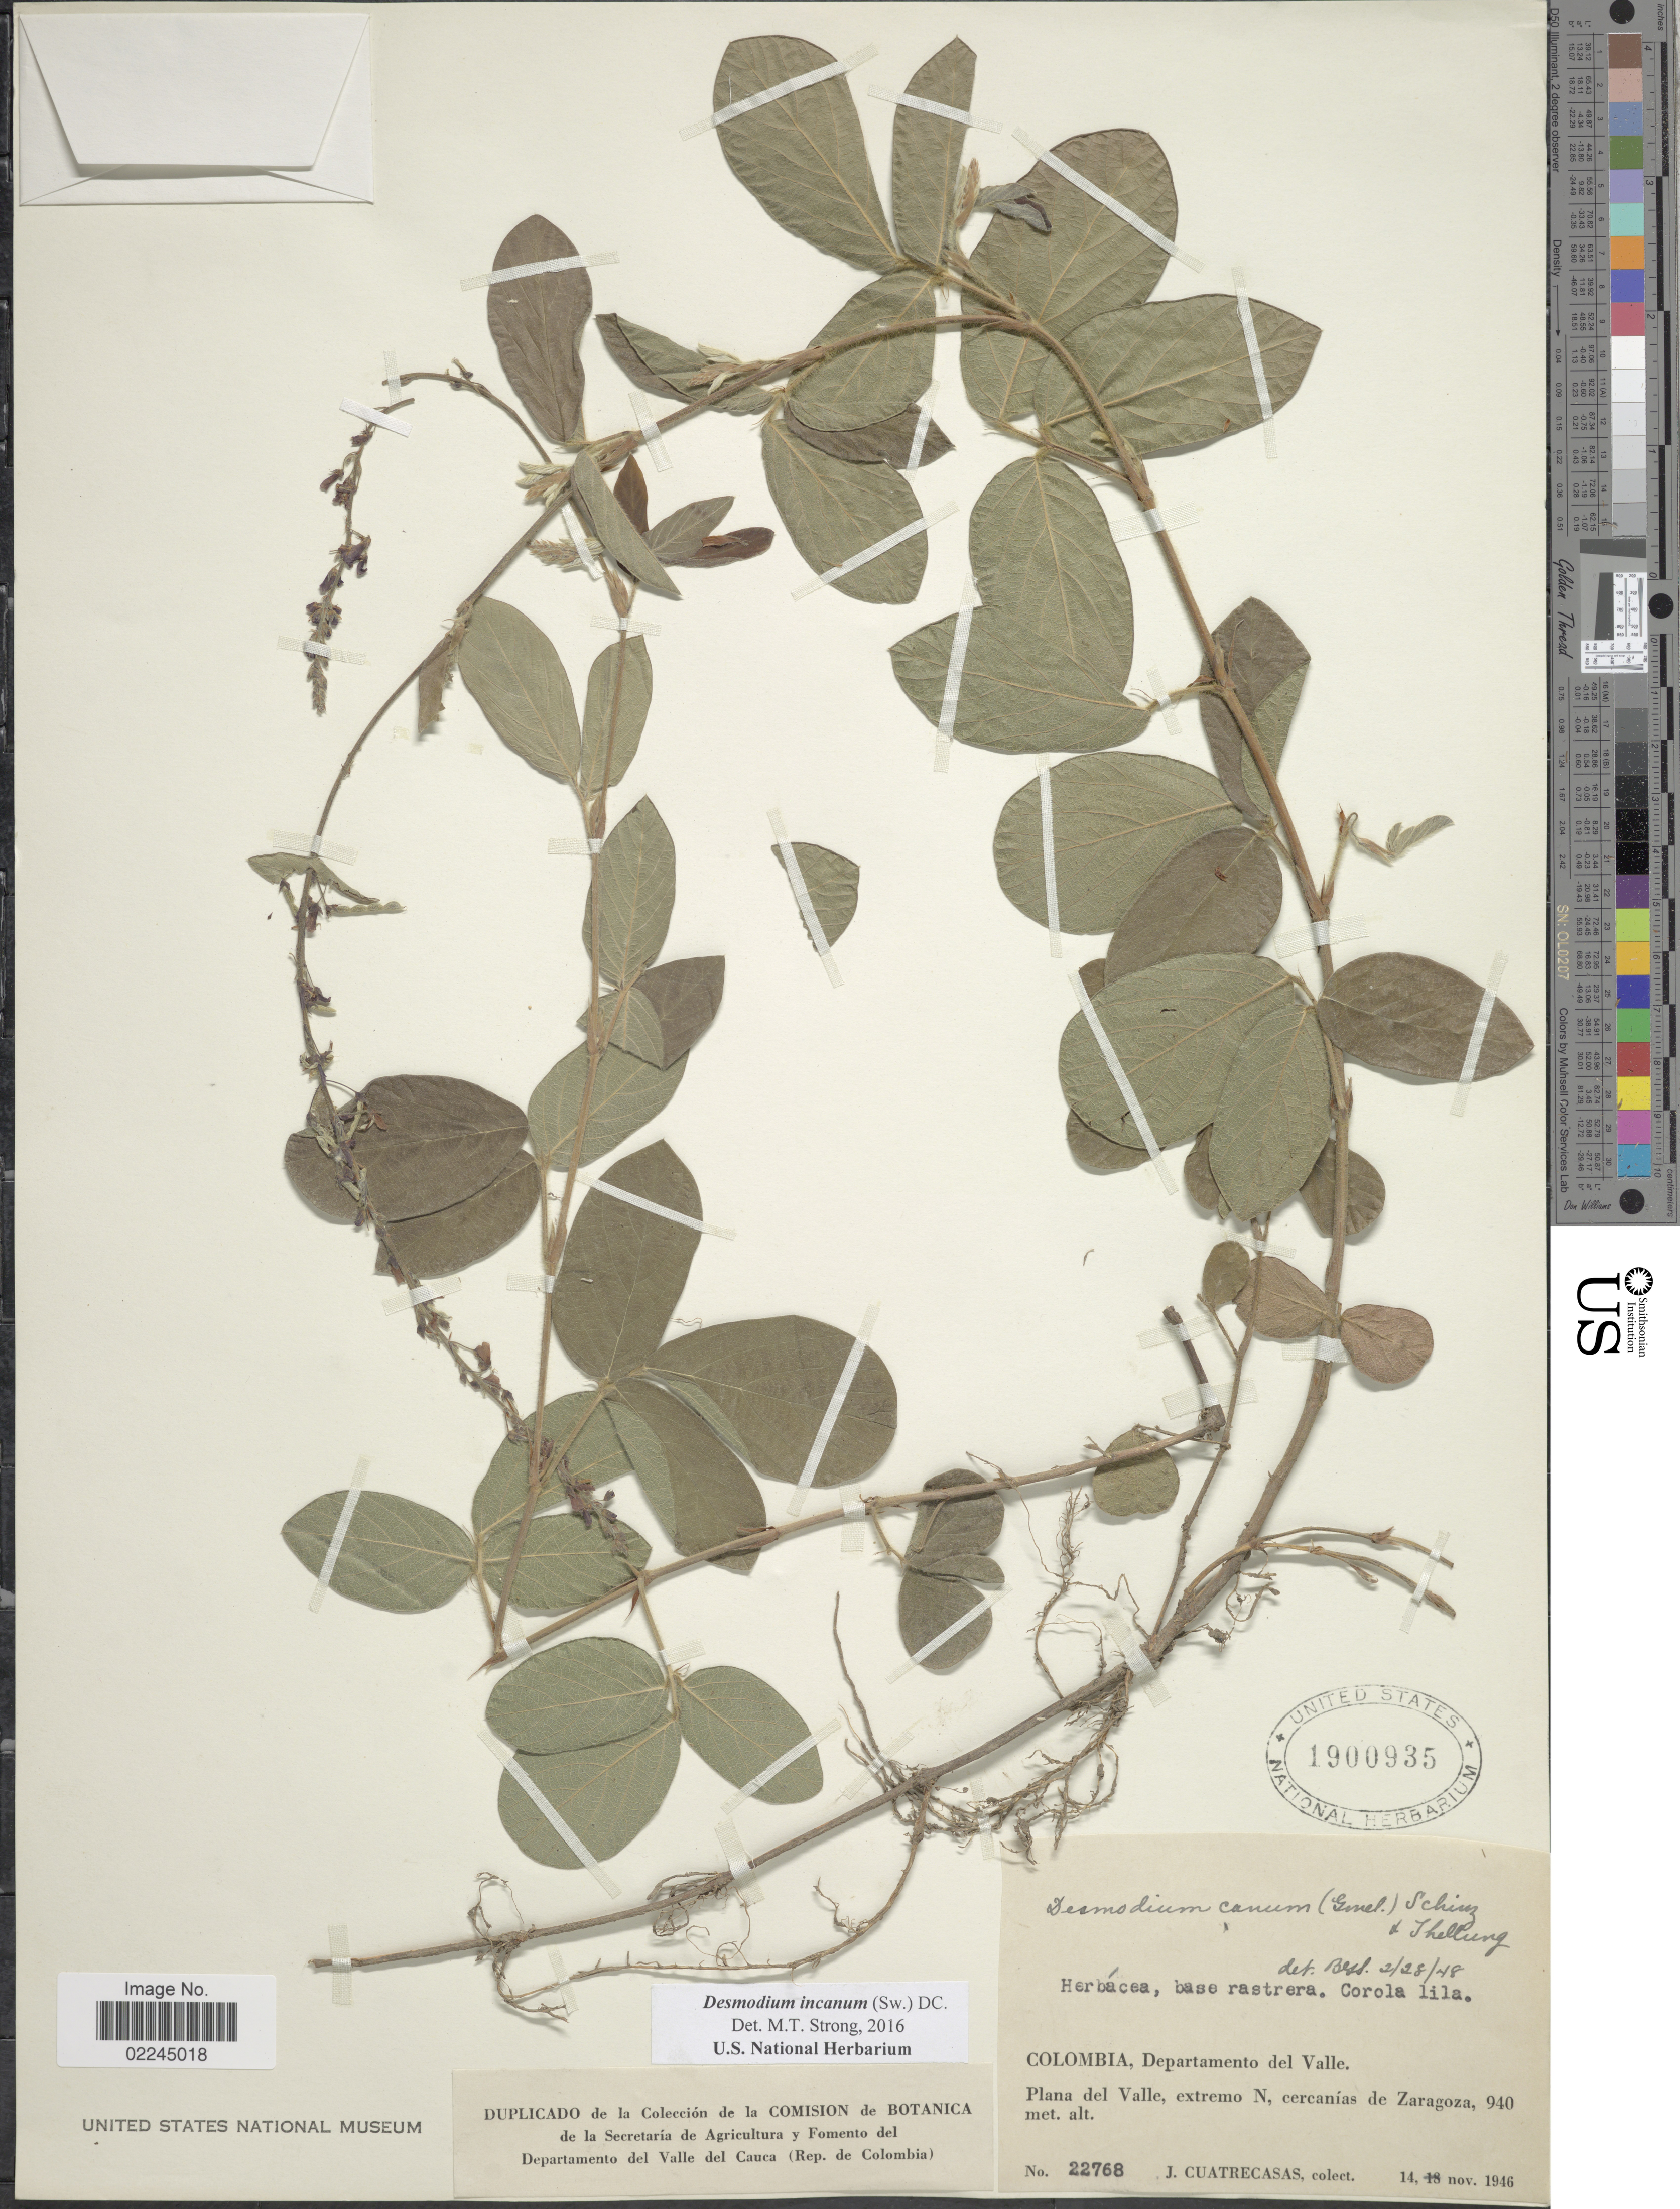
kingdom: Plantae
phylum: Tracheophyta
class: Magnoliopsida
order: Fabales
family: Fabaceae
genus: Desmodium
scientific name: Desmodium incanum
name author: (Sw.) DC.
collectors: J. Cuatrecasas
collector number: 22768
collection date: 1946-11-14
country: Colombia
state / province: Valle del Cauca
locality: Departamento del Valle, Plana del Valle, extremo N, cercanias de Zaragoza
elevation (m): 940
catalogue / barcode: US 1900935